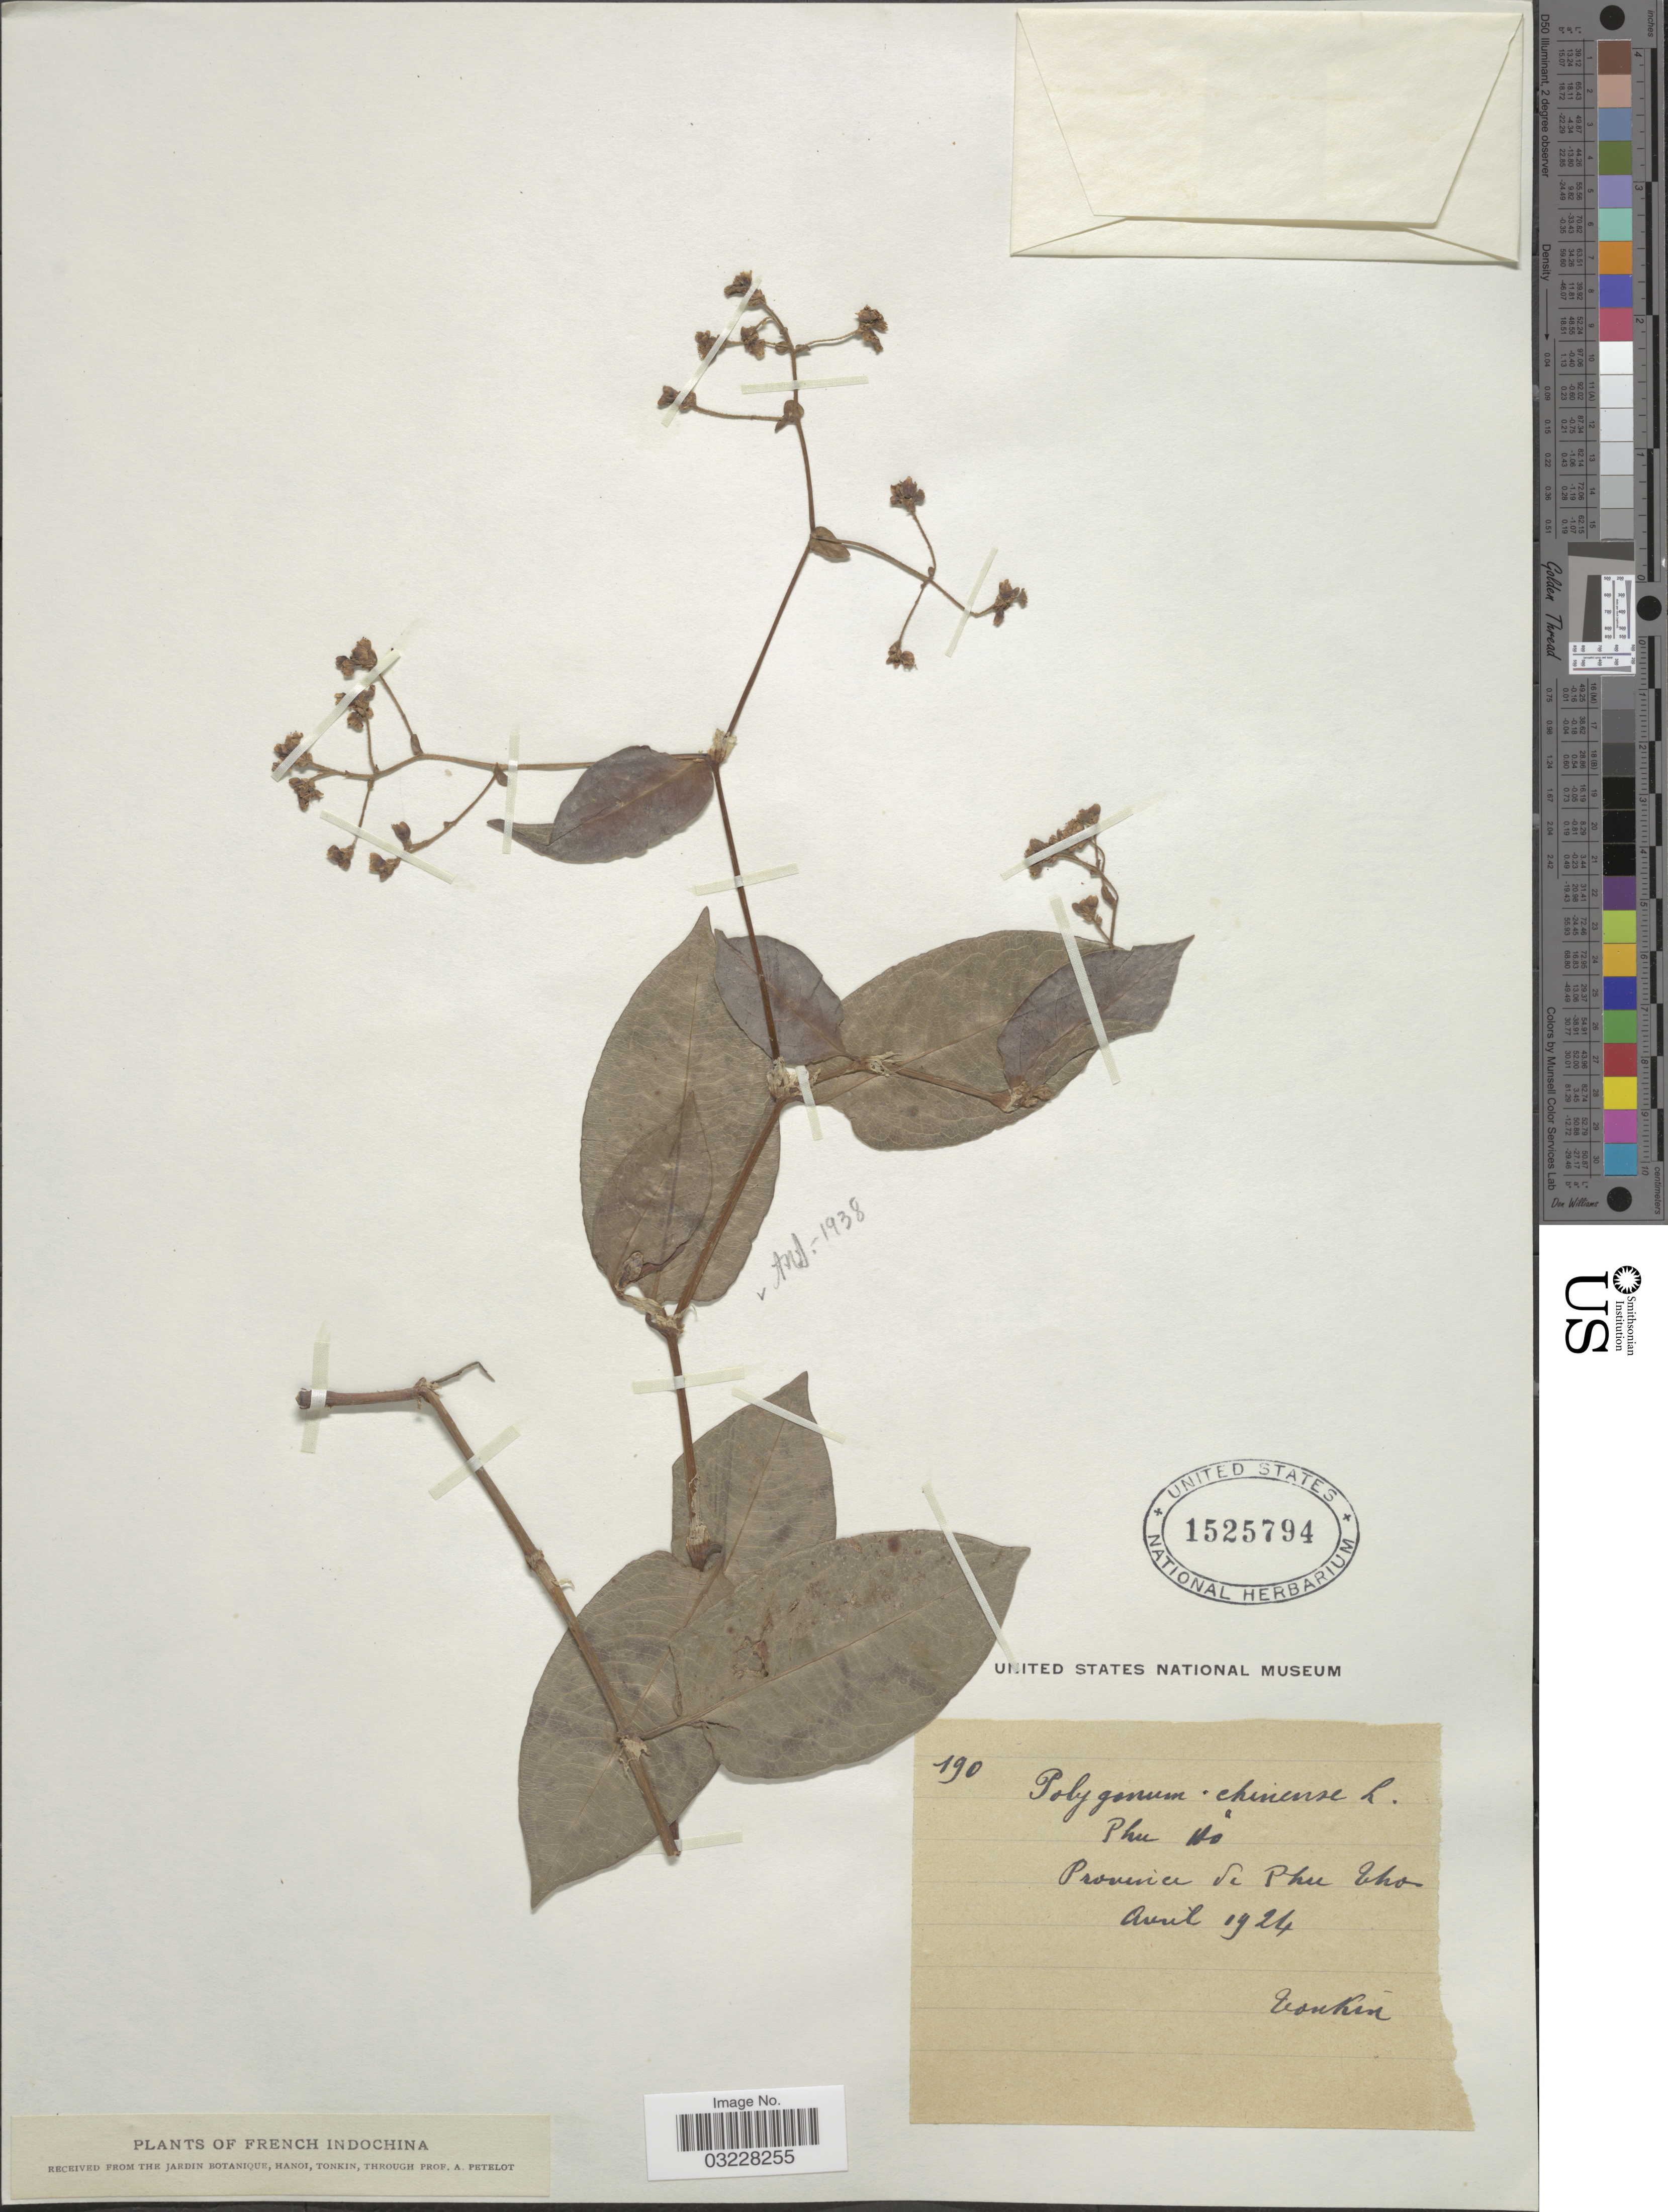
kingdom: Plantae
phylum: Tracheophyta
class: Magnoliopsida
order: Caryophyllales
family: Polygonaceae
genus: Polygonum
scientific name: Polygonum chinense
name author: L.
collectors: P. A. Pételot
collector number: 190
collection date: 1924-04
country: Vietnam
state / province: Phu Tho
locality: French Indochina. Phu Tho.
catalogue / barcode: US 1525794